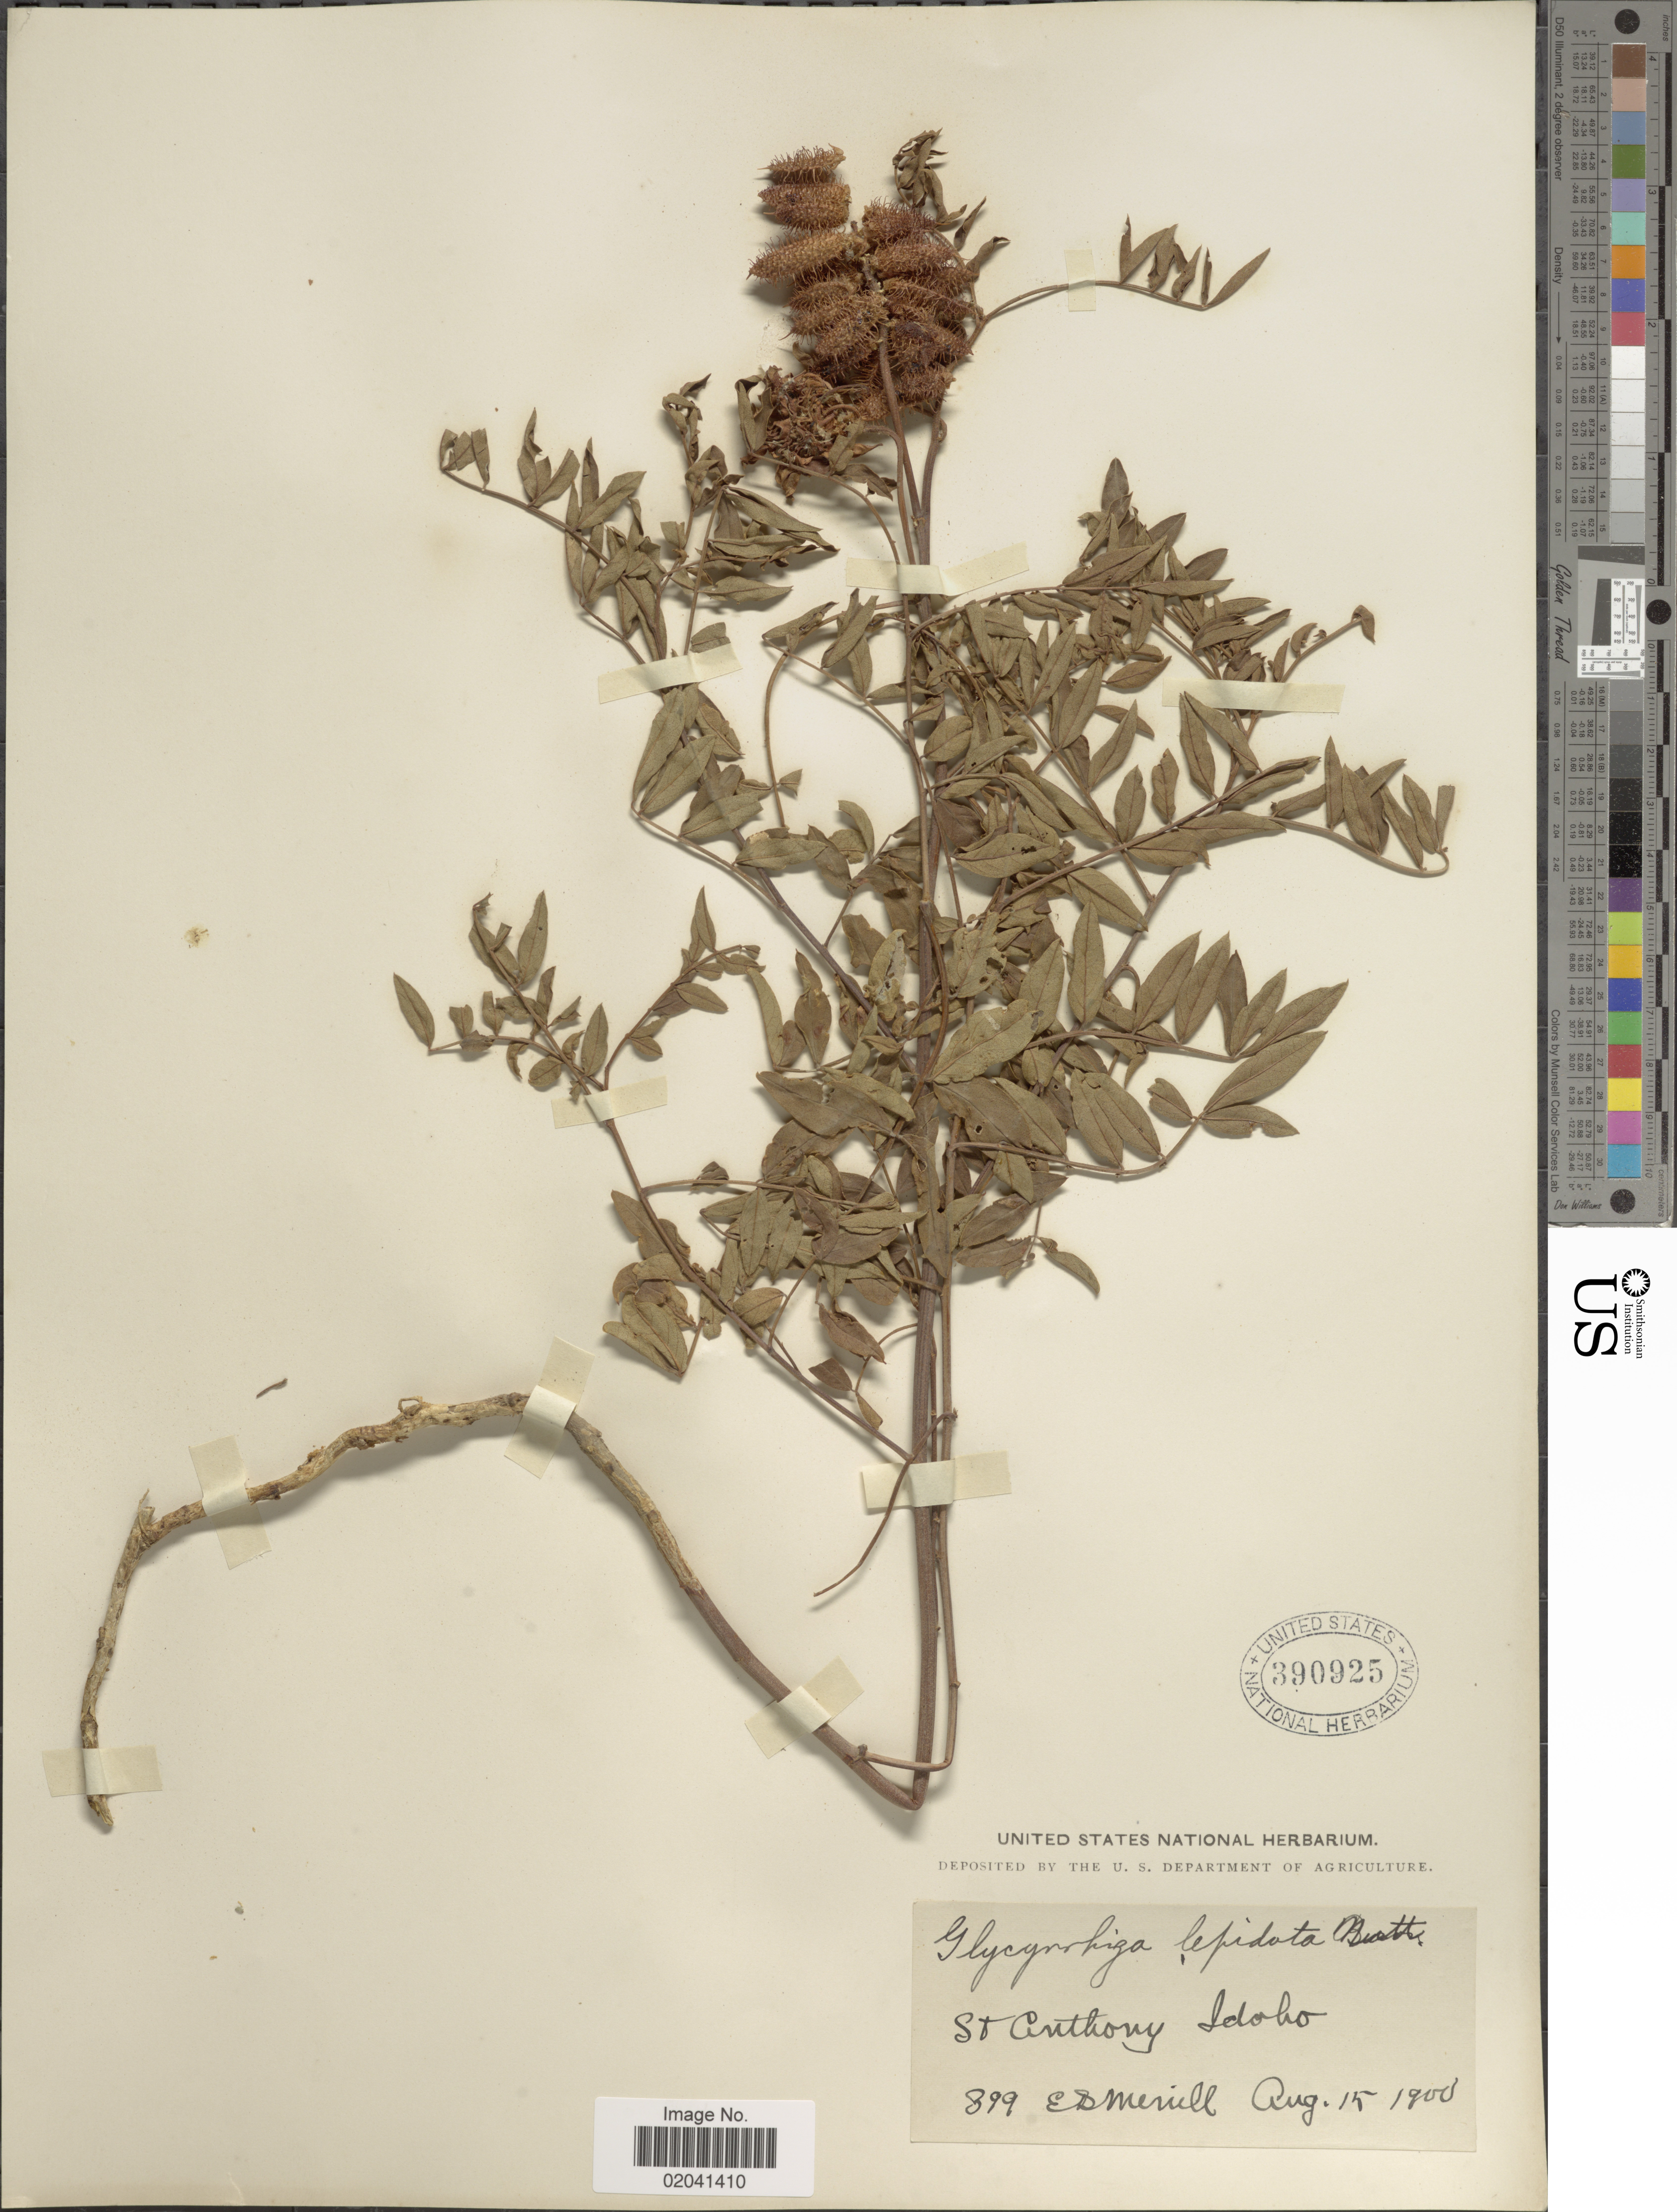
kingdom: Plantae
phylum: Tracheophyta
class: Magnoliopsida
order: Fabales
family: Fabaceae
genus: Glycyrrhiza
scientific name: Glycyrrhiza lepidota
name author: Pursh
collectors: E. D. Merrill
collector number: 399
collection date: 1900-08-15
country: United States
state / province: Idaho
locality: St Anthony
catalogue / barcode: US 390925